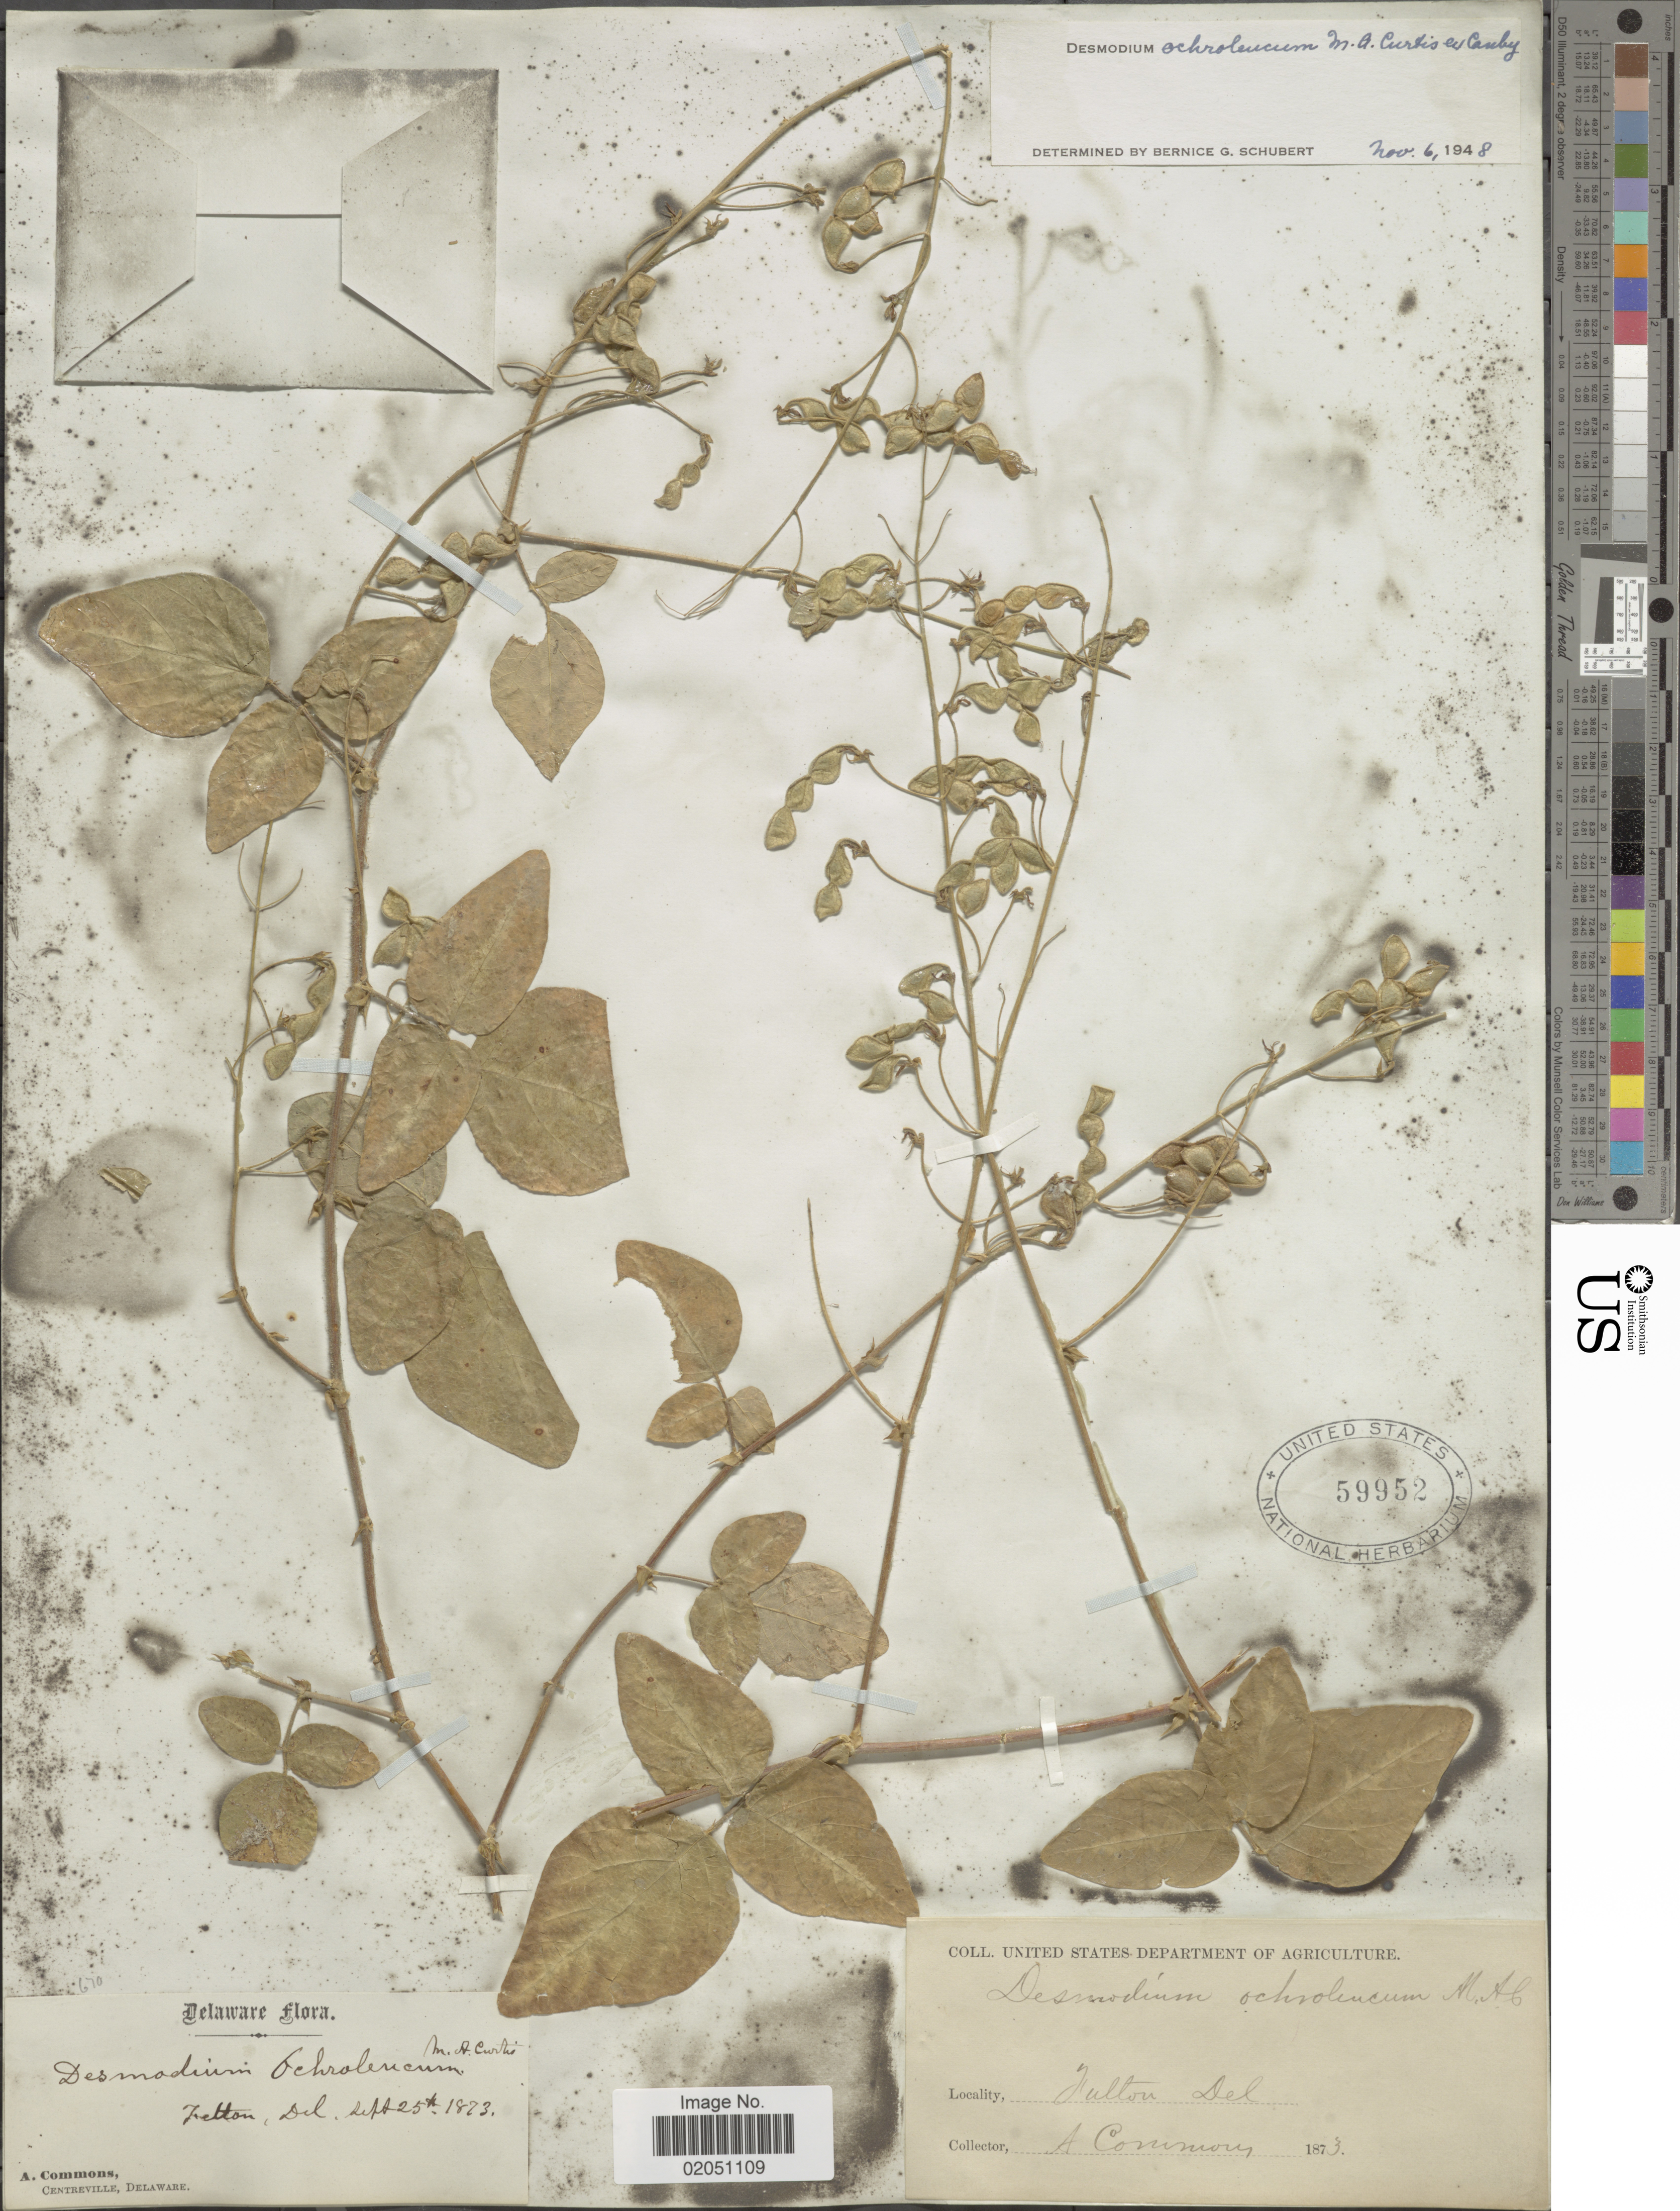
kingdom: Plantae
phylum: Tracheophyta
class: Magnoliopsida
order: Fabales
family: Fabaceae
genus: Desmodium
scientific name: Desmodium ochroleucum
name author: M.A. Curtis ex Canby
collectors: A. Commons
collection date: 1873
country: United States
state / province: Delaware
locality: Fulton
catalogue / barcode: US 59952